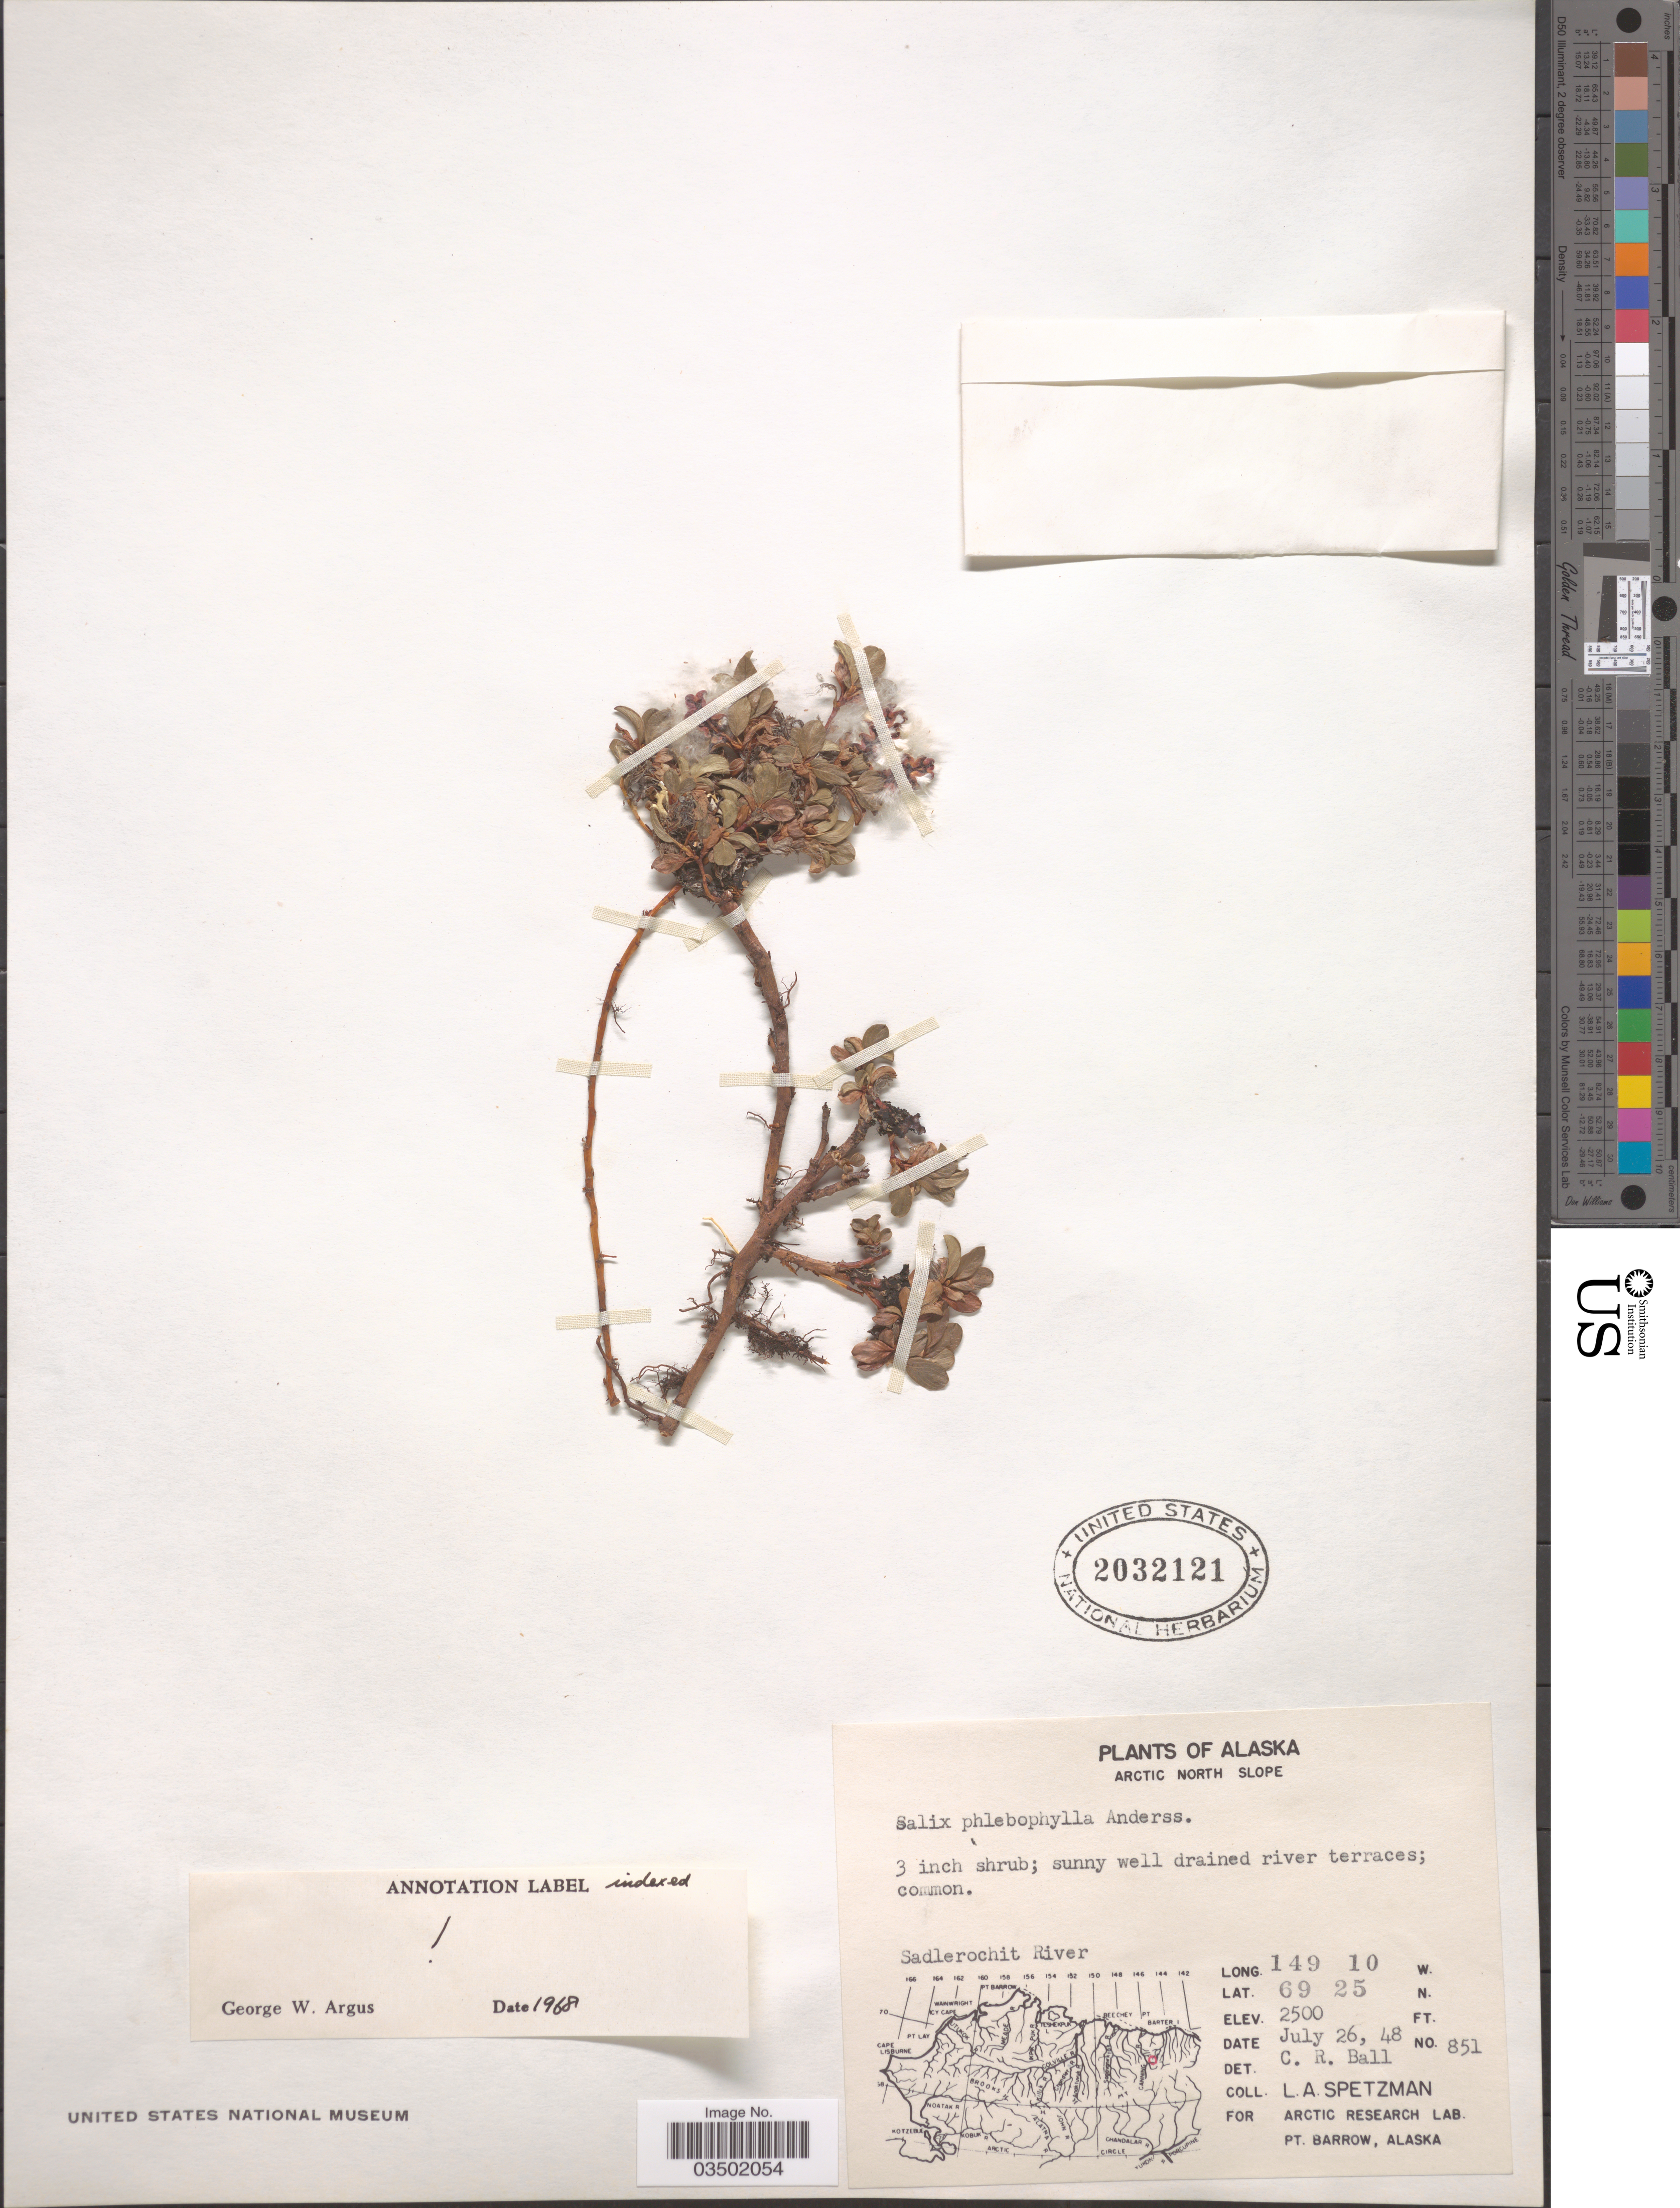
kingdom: Plantae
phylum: Tracheophyta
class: Magnoliopsida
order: Malpighiales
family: Salicaceae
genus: Salix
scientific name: Salix phlebophylla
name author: Andersson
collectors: L. Spetzman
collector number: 851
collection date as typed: Transcribed d/m/y: 26/7/48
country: United States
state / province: Alaska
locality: Arctic North Slope. Sadlerochit River.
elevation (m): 762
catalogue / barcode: US 2032121